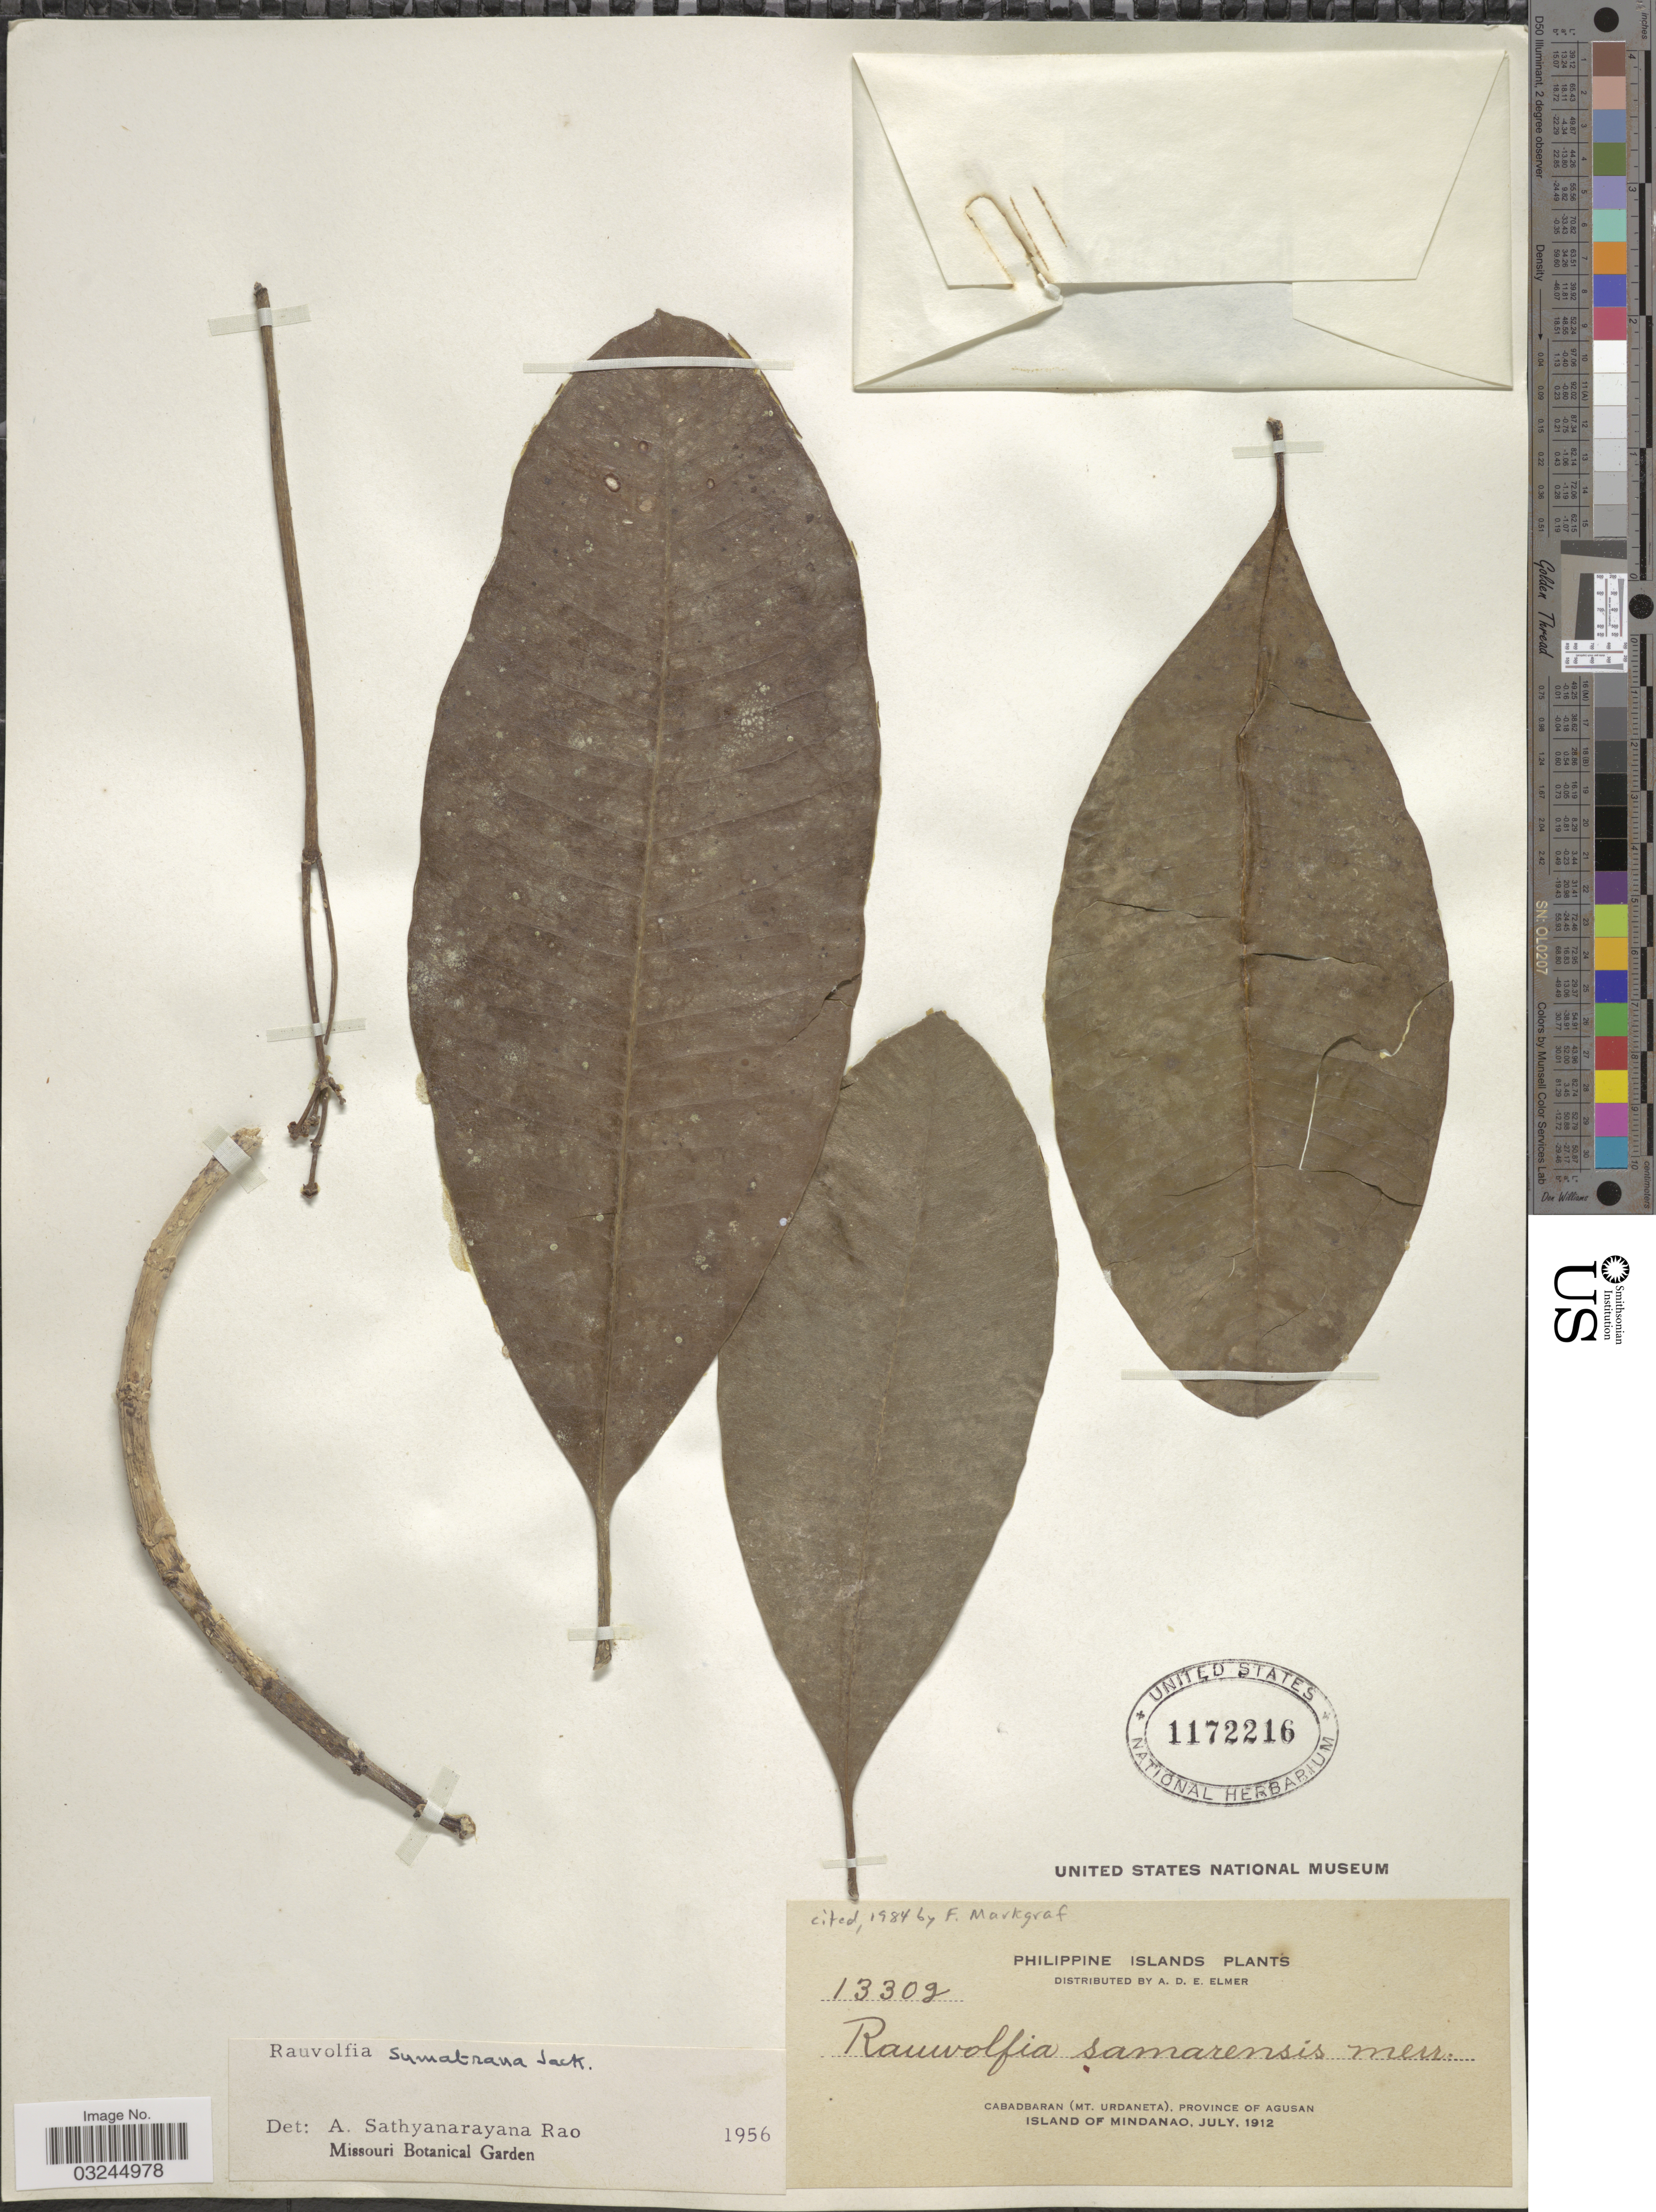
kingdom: Plantae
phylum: Tracheophyta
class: Magnoliopsida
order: Gentianales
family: Apocynaceae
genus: Rauvolfia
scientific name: Rauvolfia samarensis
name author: Merr.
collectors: A. D. E. Elmer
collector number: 1330g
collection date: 1912-07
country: Philippines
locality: Philippine Islands. Cabadbaran (Mt. Urdaneta), Province of Agusan. Island of Mindanao.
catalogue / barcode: US 1172216